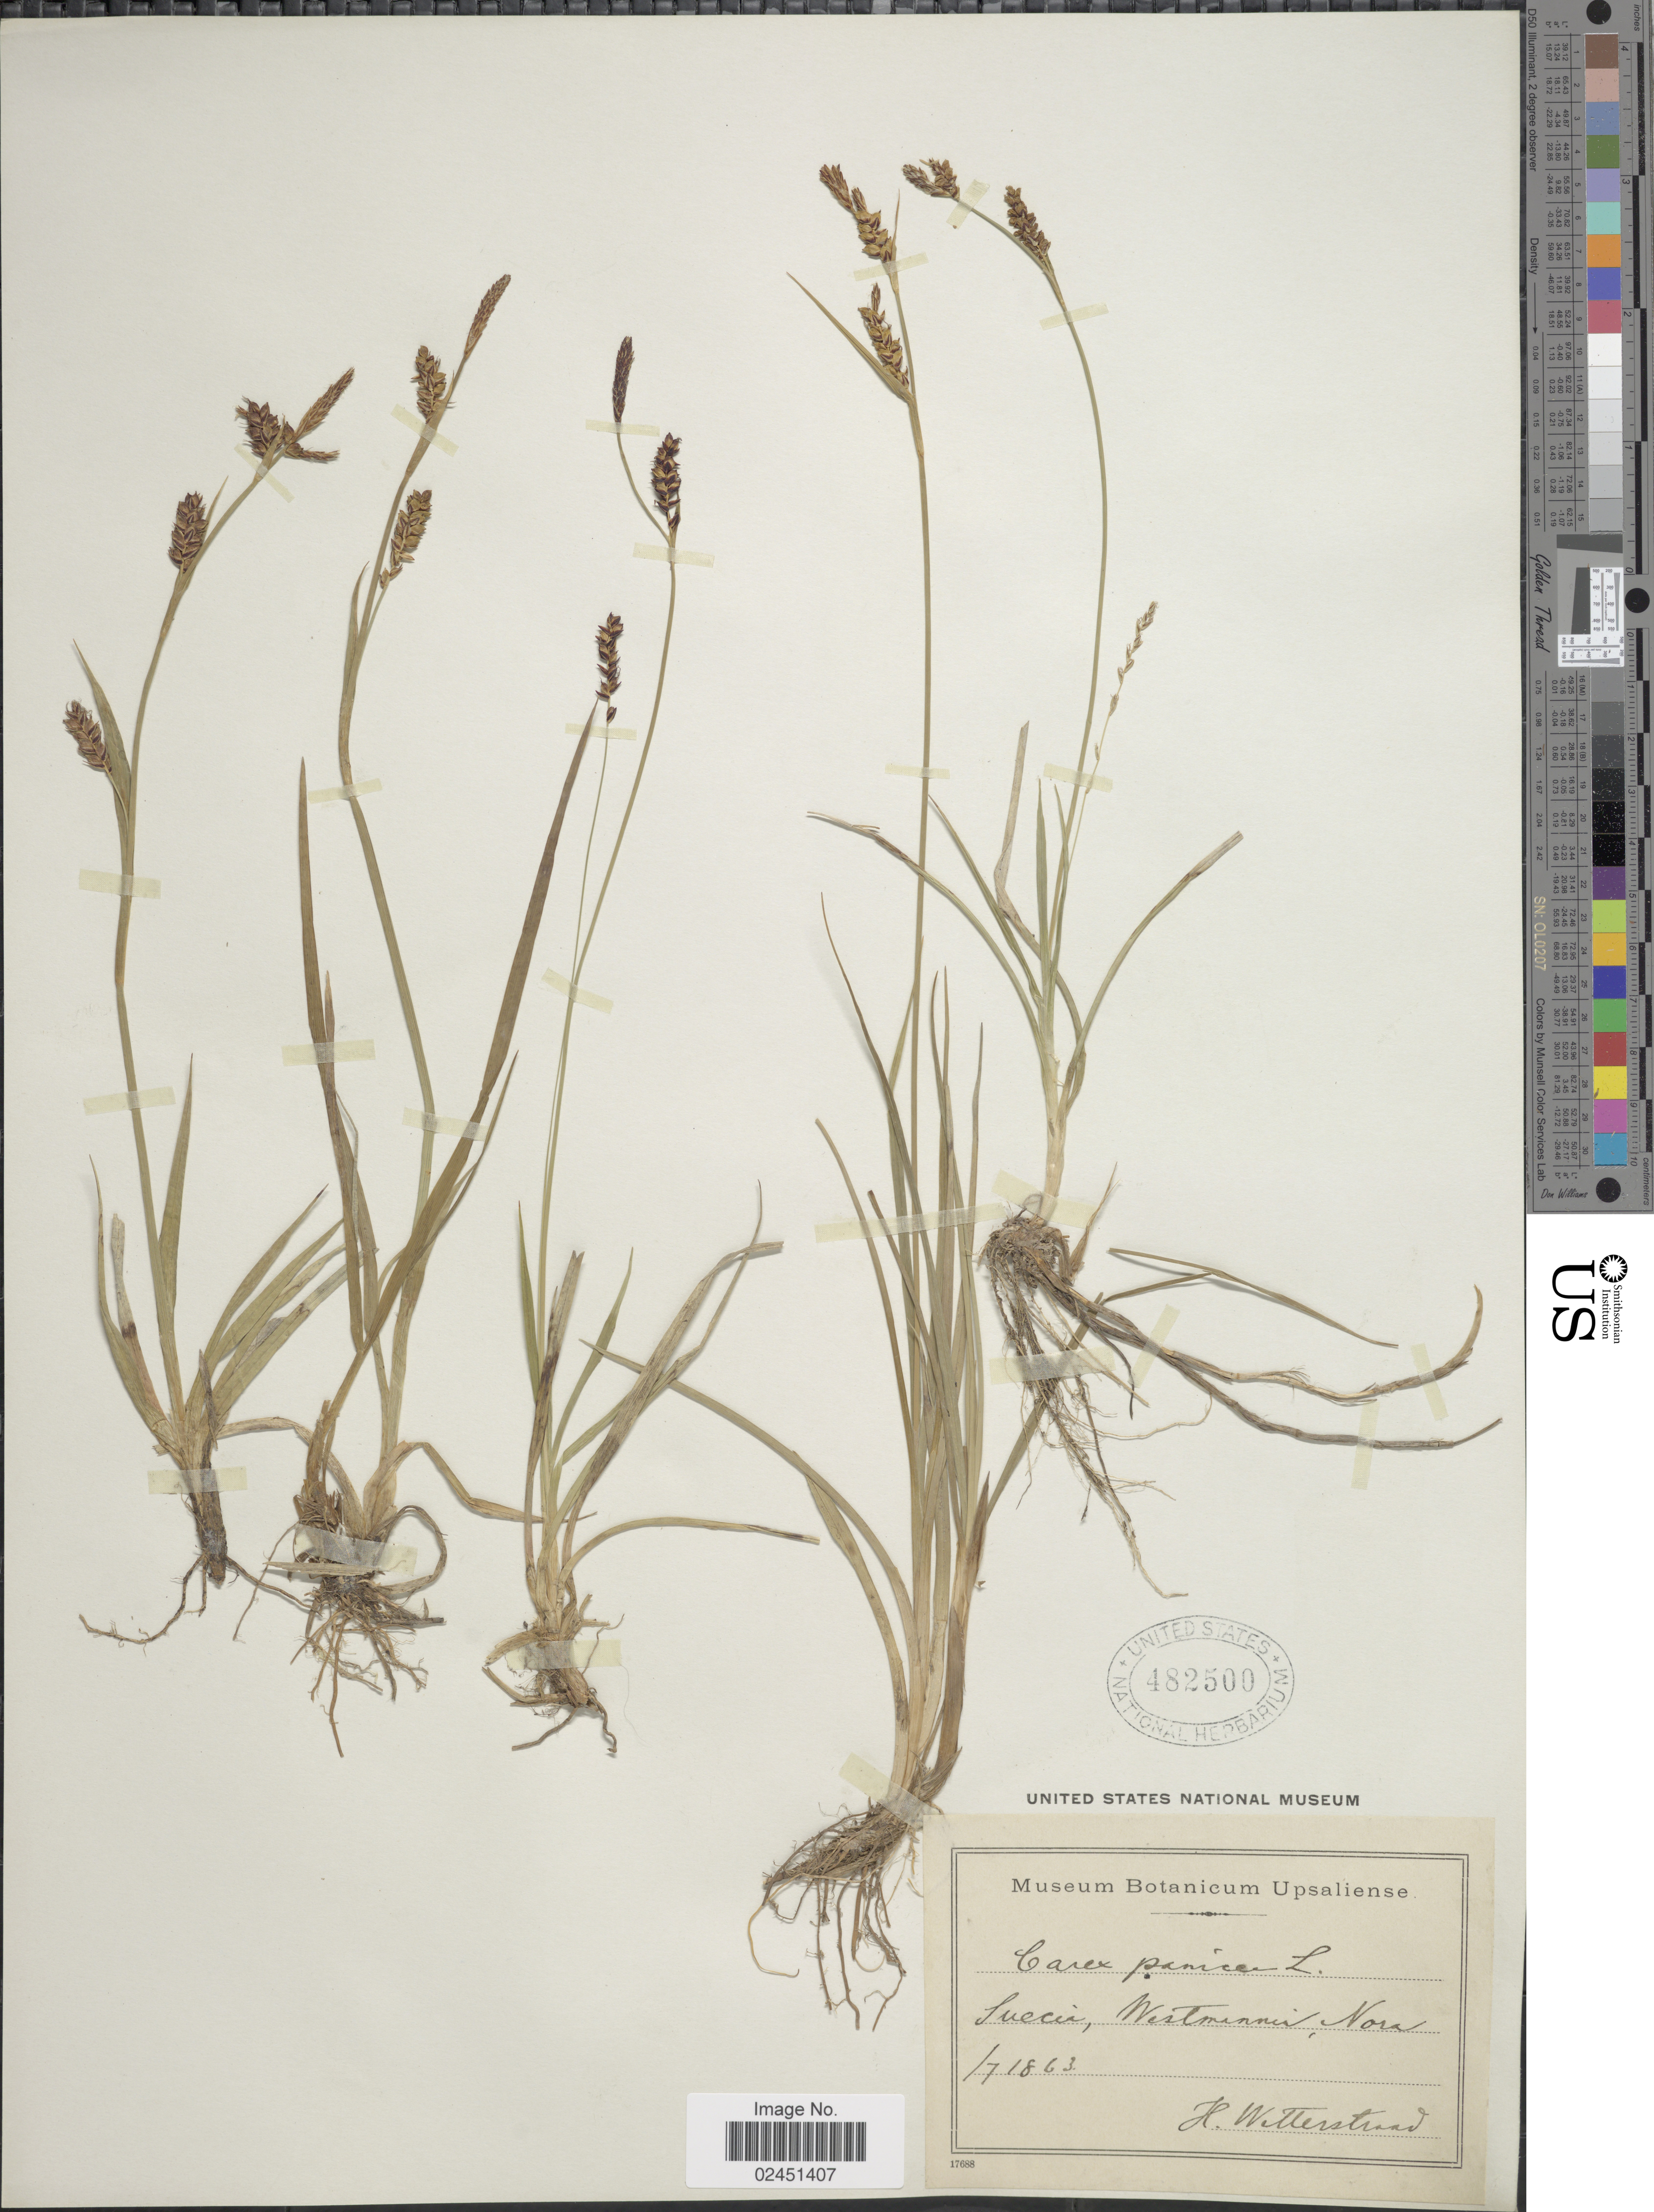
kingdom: Plantae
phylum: Tracheophyta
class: Liliopsida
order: Poales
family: Cyperaceae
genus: Carex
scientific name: Carex panicea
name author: L.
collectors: H. Wetterstrand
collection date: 1863-07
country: Sweden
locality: Suecia, Westmannia, Nora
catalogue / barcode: US 482500